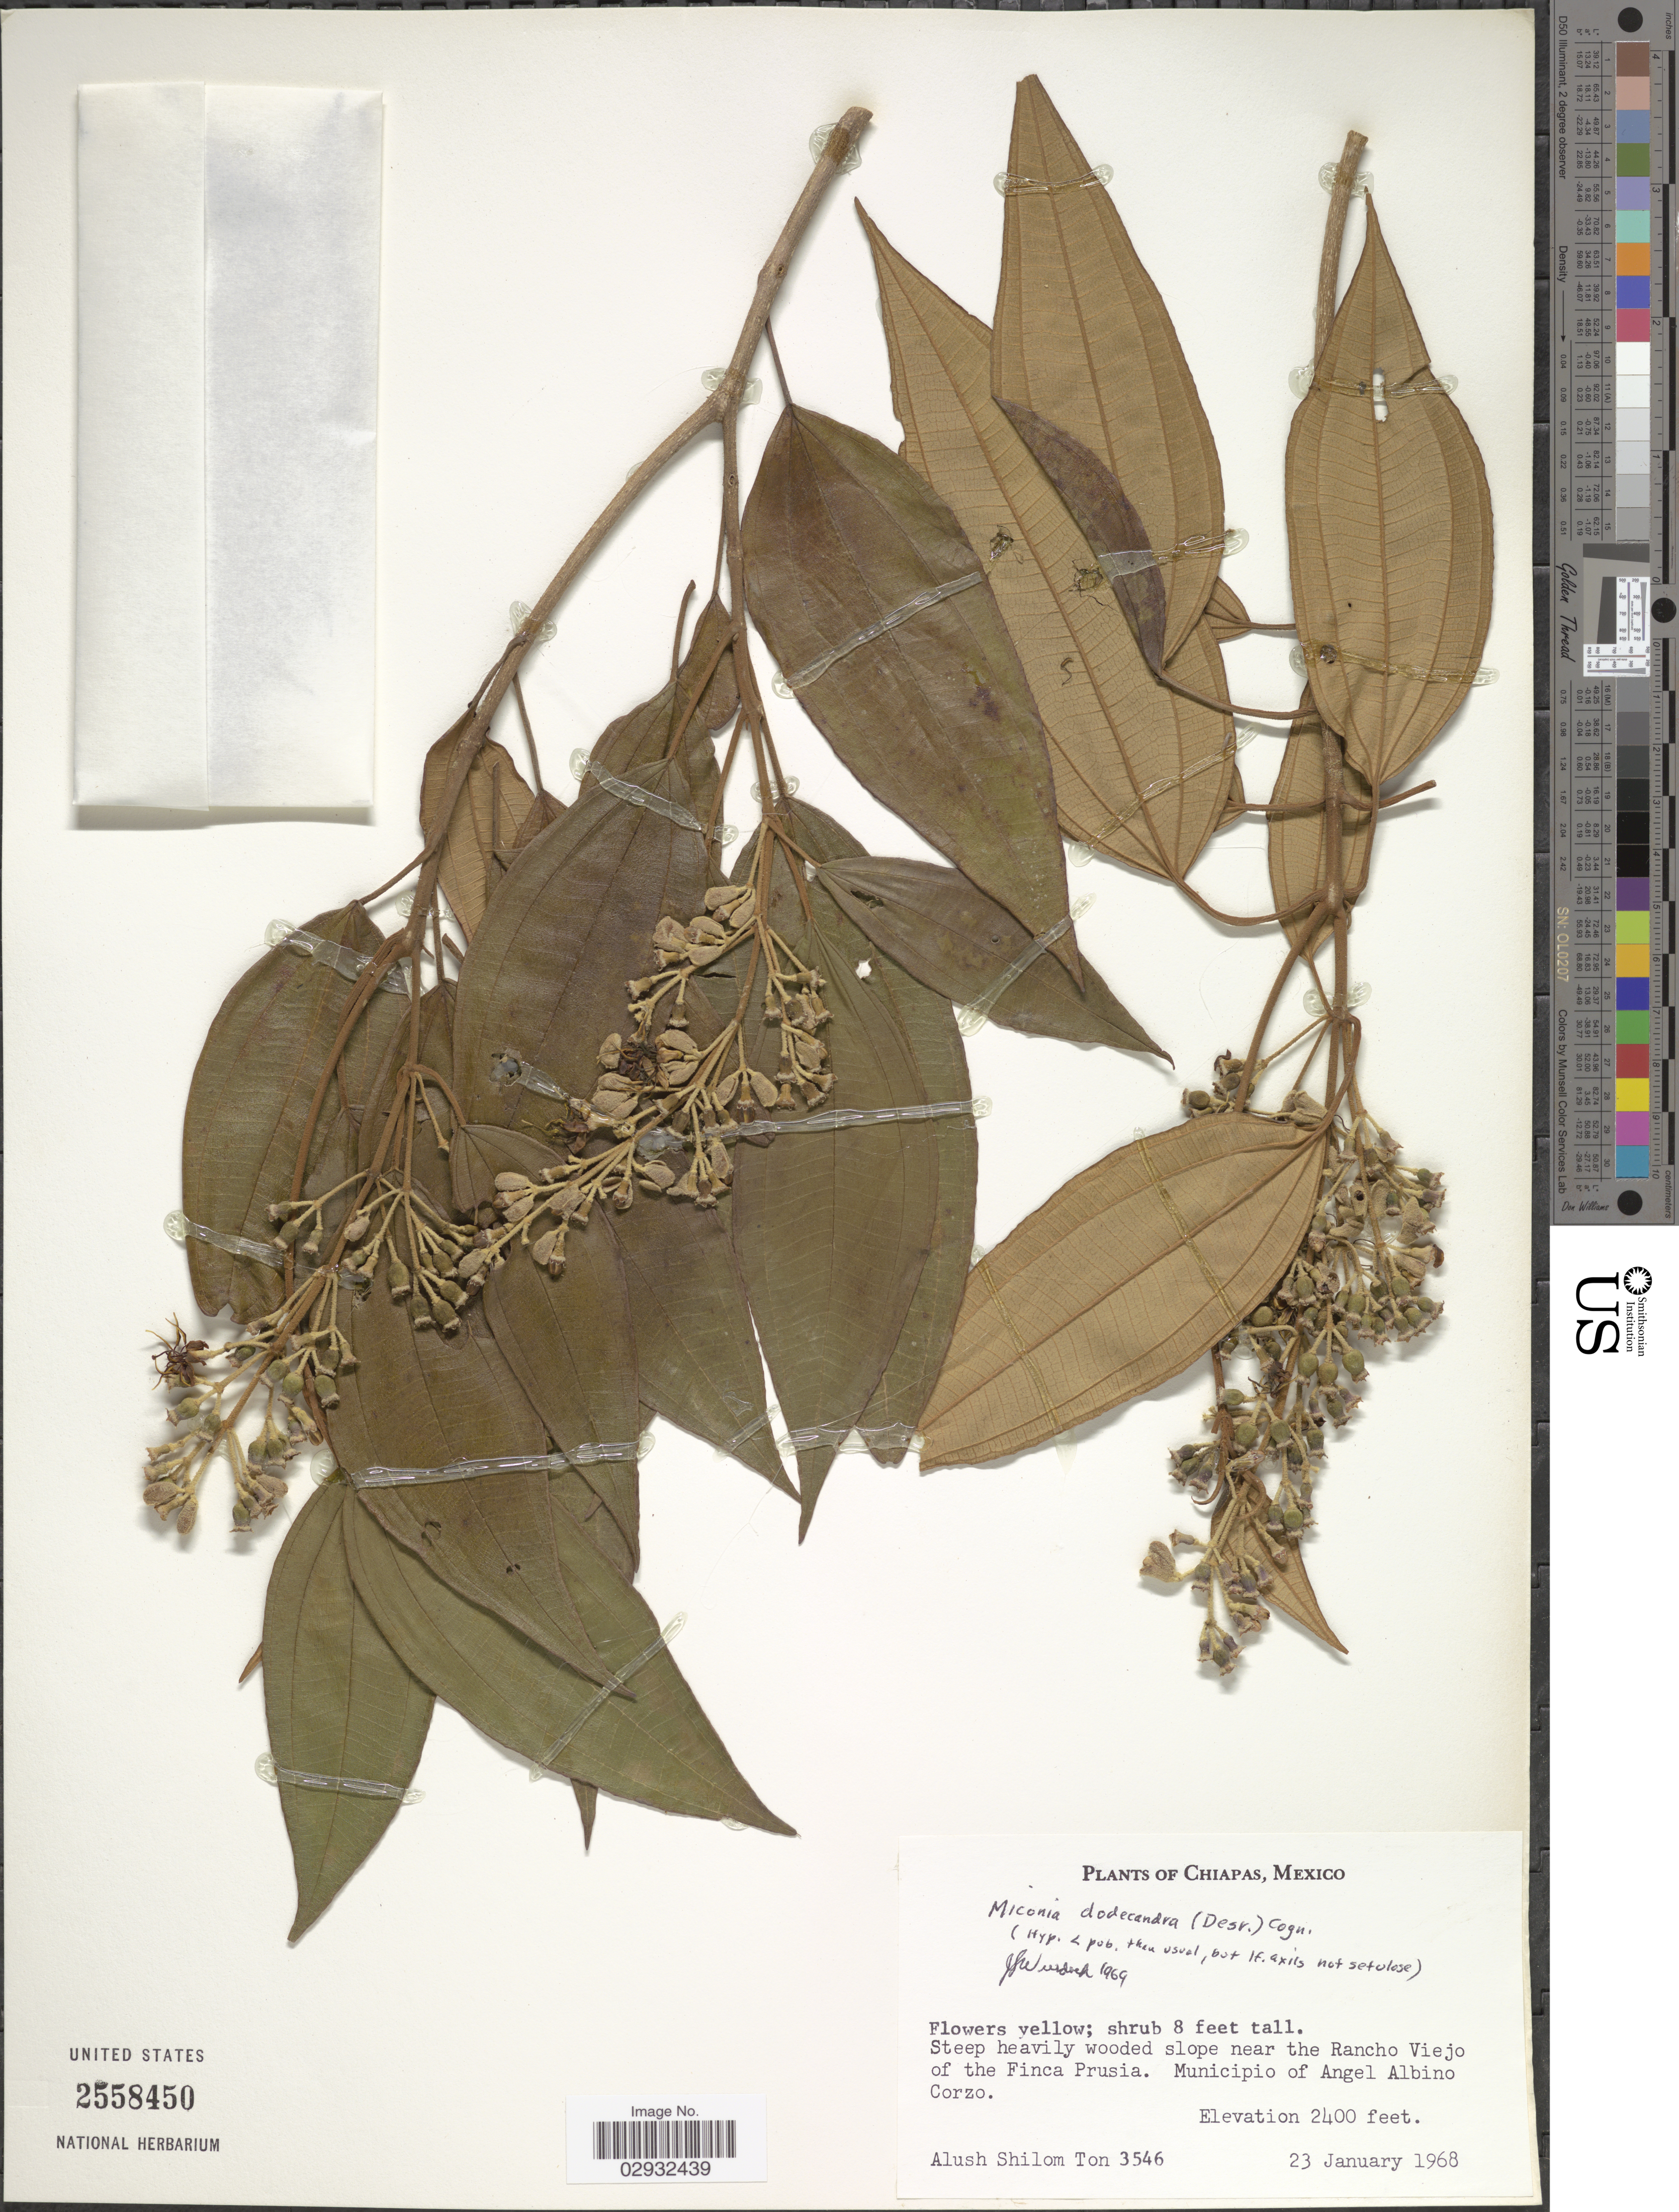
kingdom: Plantae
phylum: Tracheophyta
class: Magnoliopsida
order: Myrtales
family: Melastomataceae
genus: Miconia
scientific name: Miconia dodecandra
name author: Cogn.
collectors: A. M. Ton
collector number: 3546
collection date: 1968-01-23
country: Mexico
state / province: Chiapas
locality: Steep heavily wooded slope near the Rancho Viejo of the Finca Prusia. Municipio of Angel Albino Corzo.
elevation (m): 732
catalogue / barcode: US 2558450